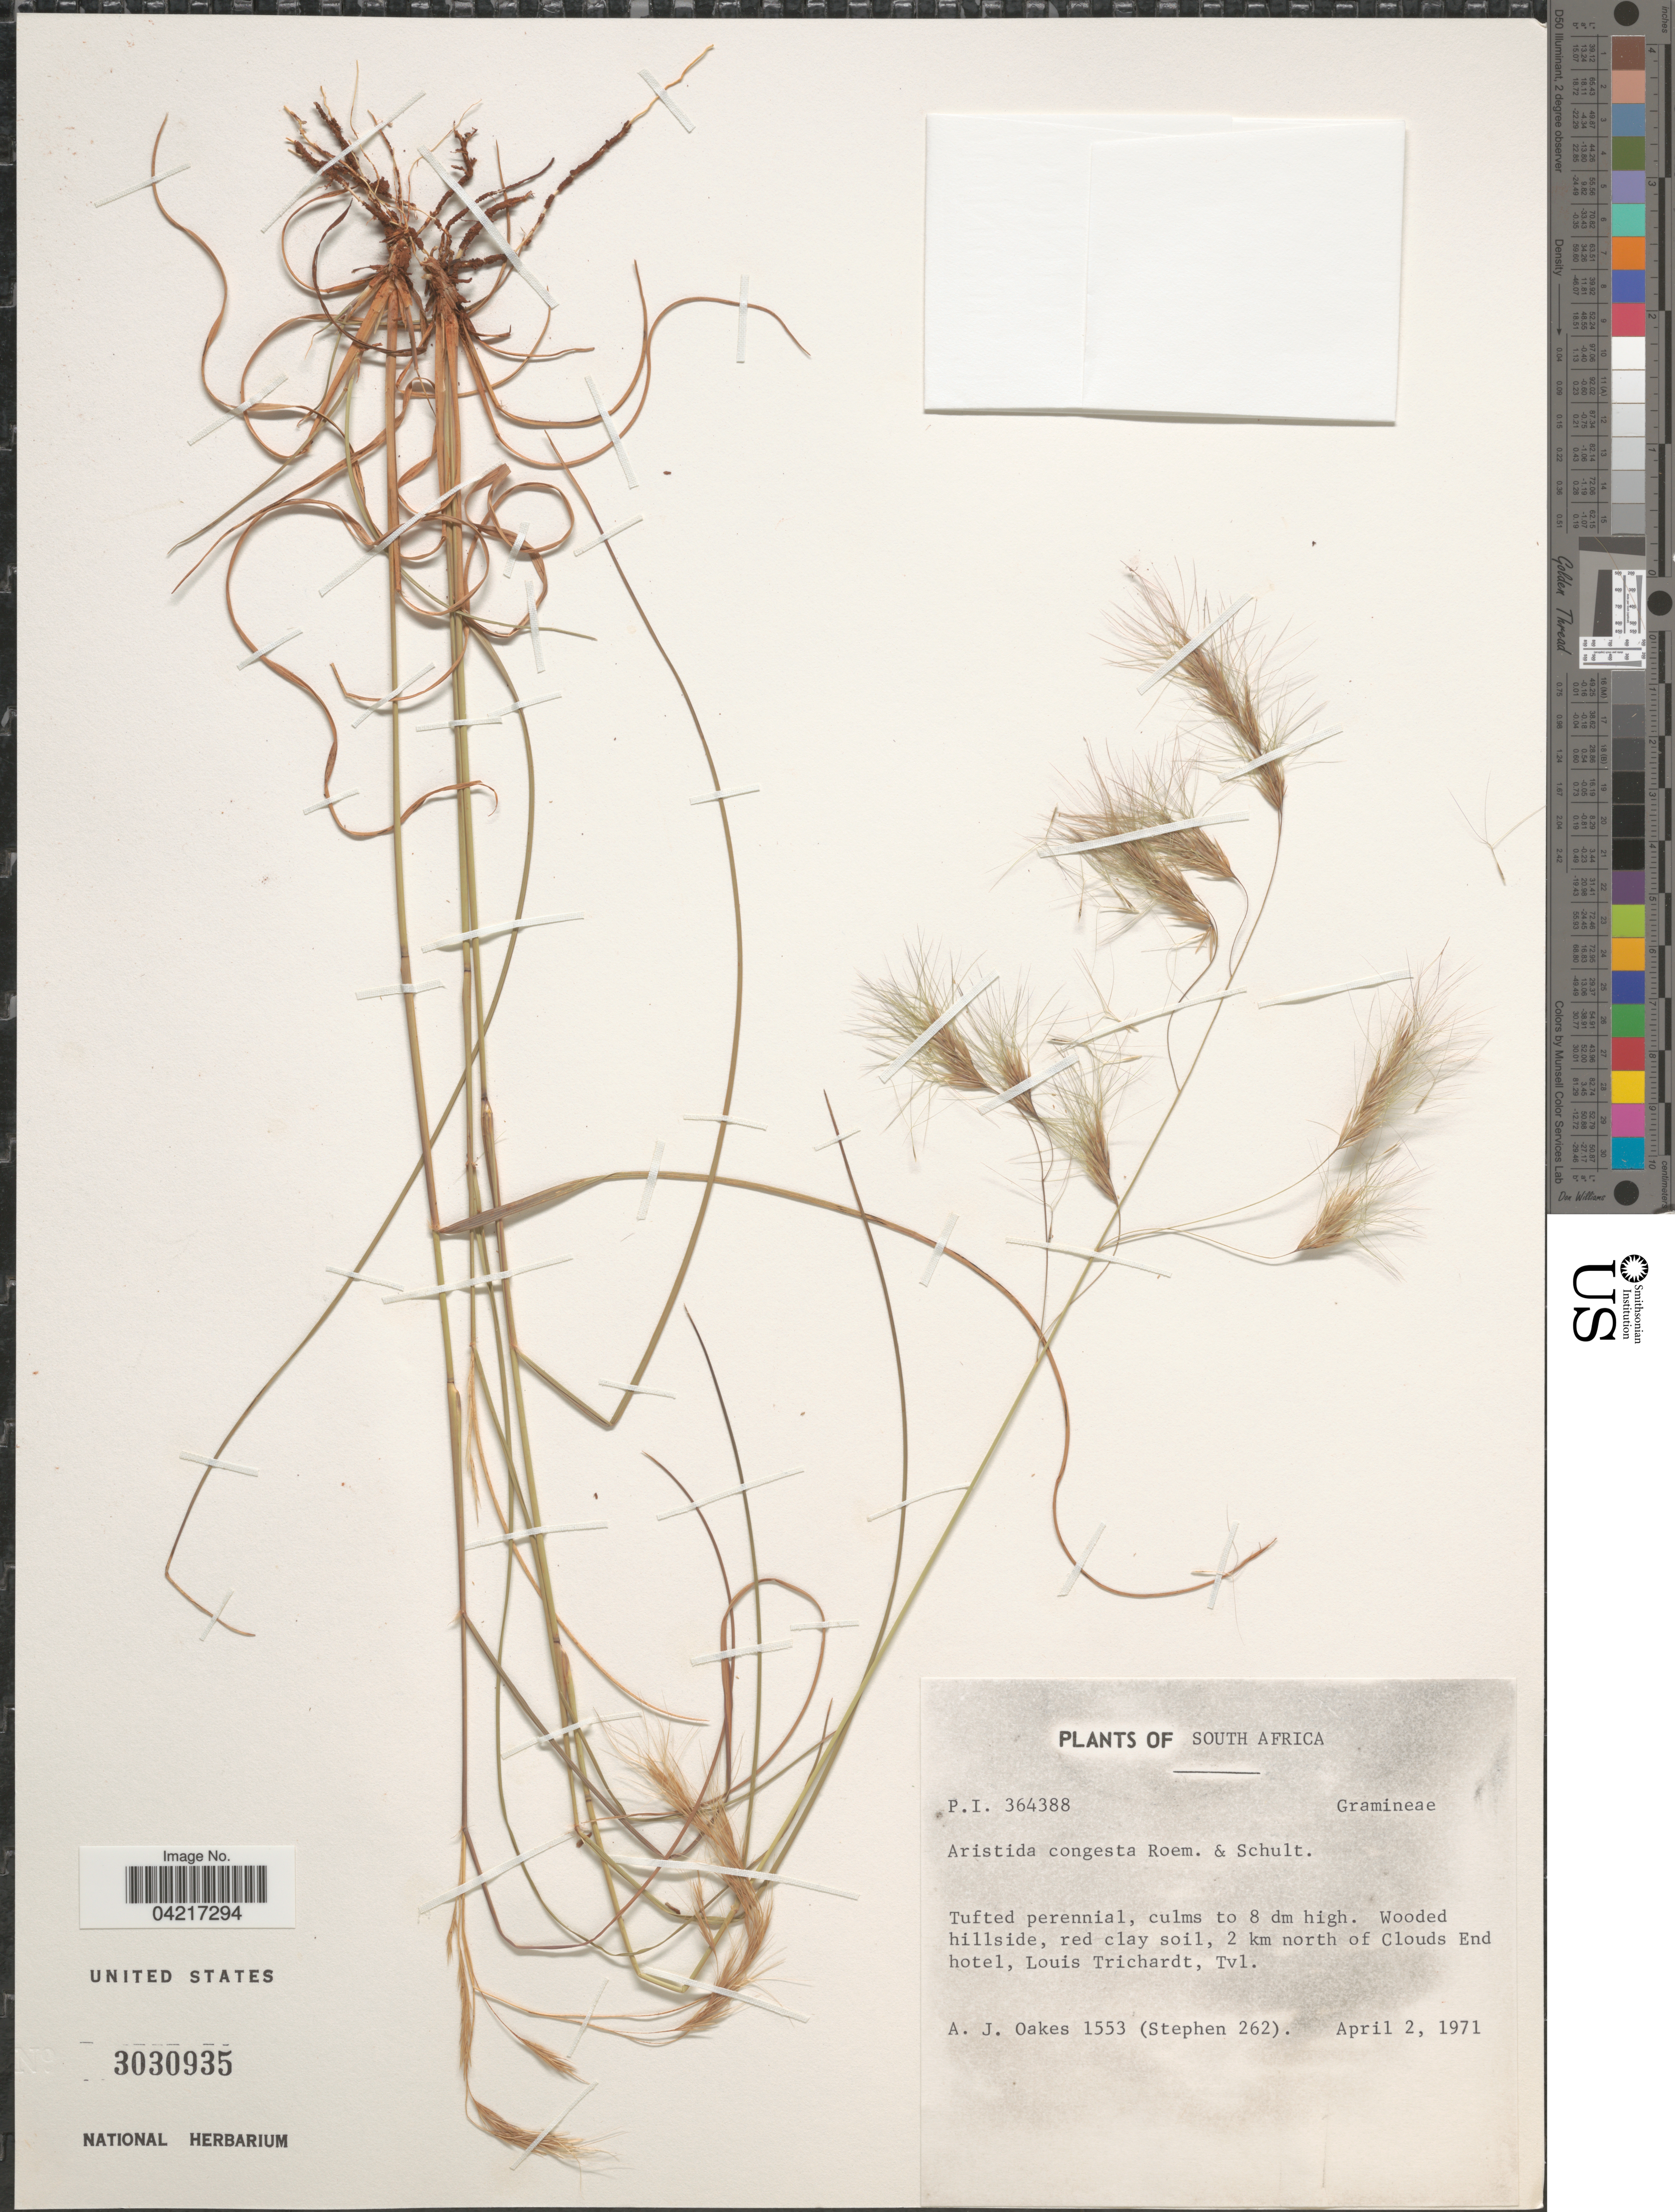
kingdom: Plantae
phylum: Tracheophyta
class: Liliopsida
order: Poales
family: Poaceae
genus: Aristida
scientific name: Aristida congesta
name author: Roem. & Schult.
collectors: A. Oakes & Stephen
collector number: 1553/262?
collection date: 1971-04-02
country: South Africa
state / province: Limpopo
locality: Wooded hillside, red clay soil, 2 km north of Clouds End hotel, Louis Trichardt, Tvl.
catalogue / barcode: US 3030935